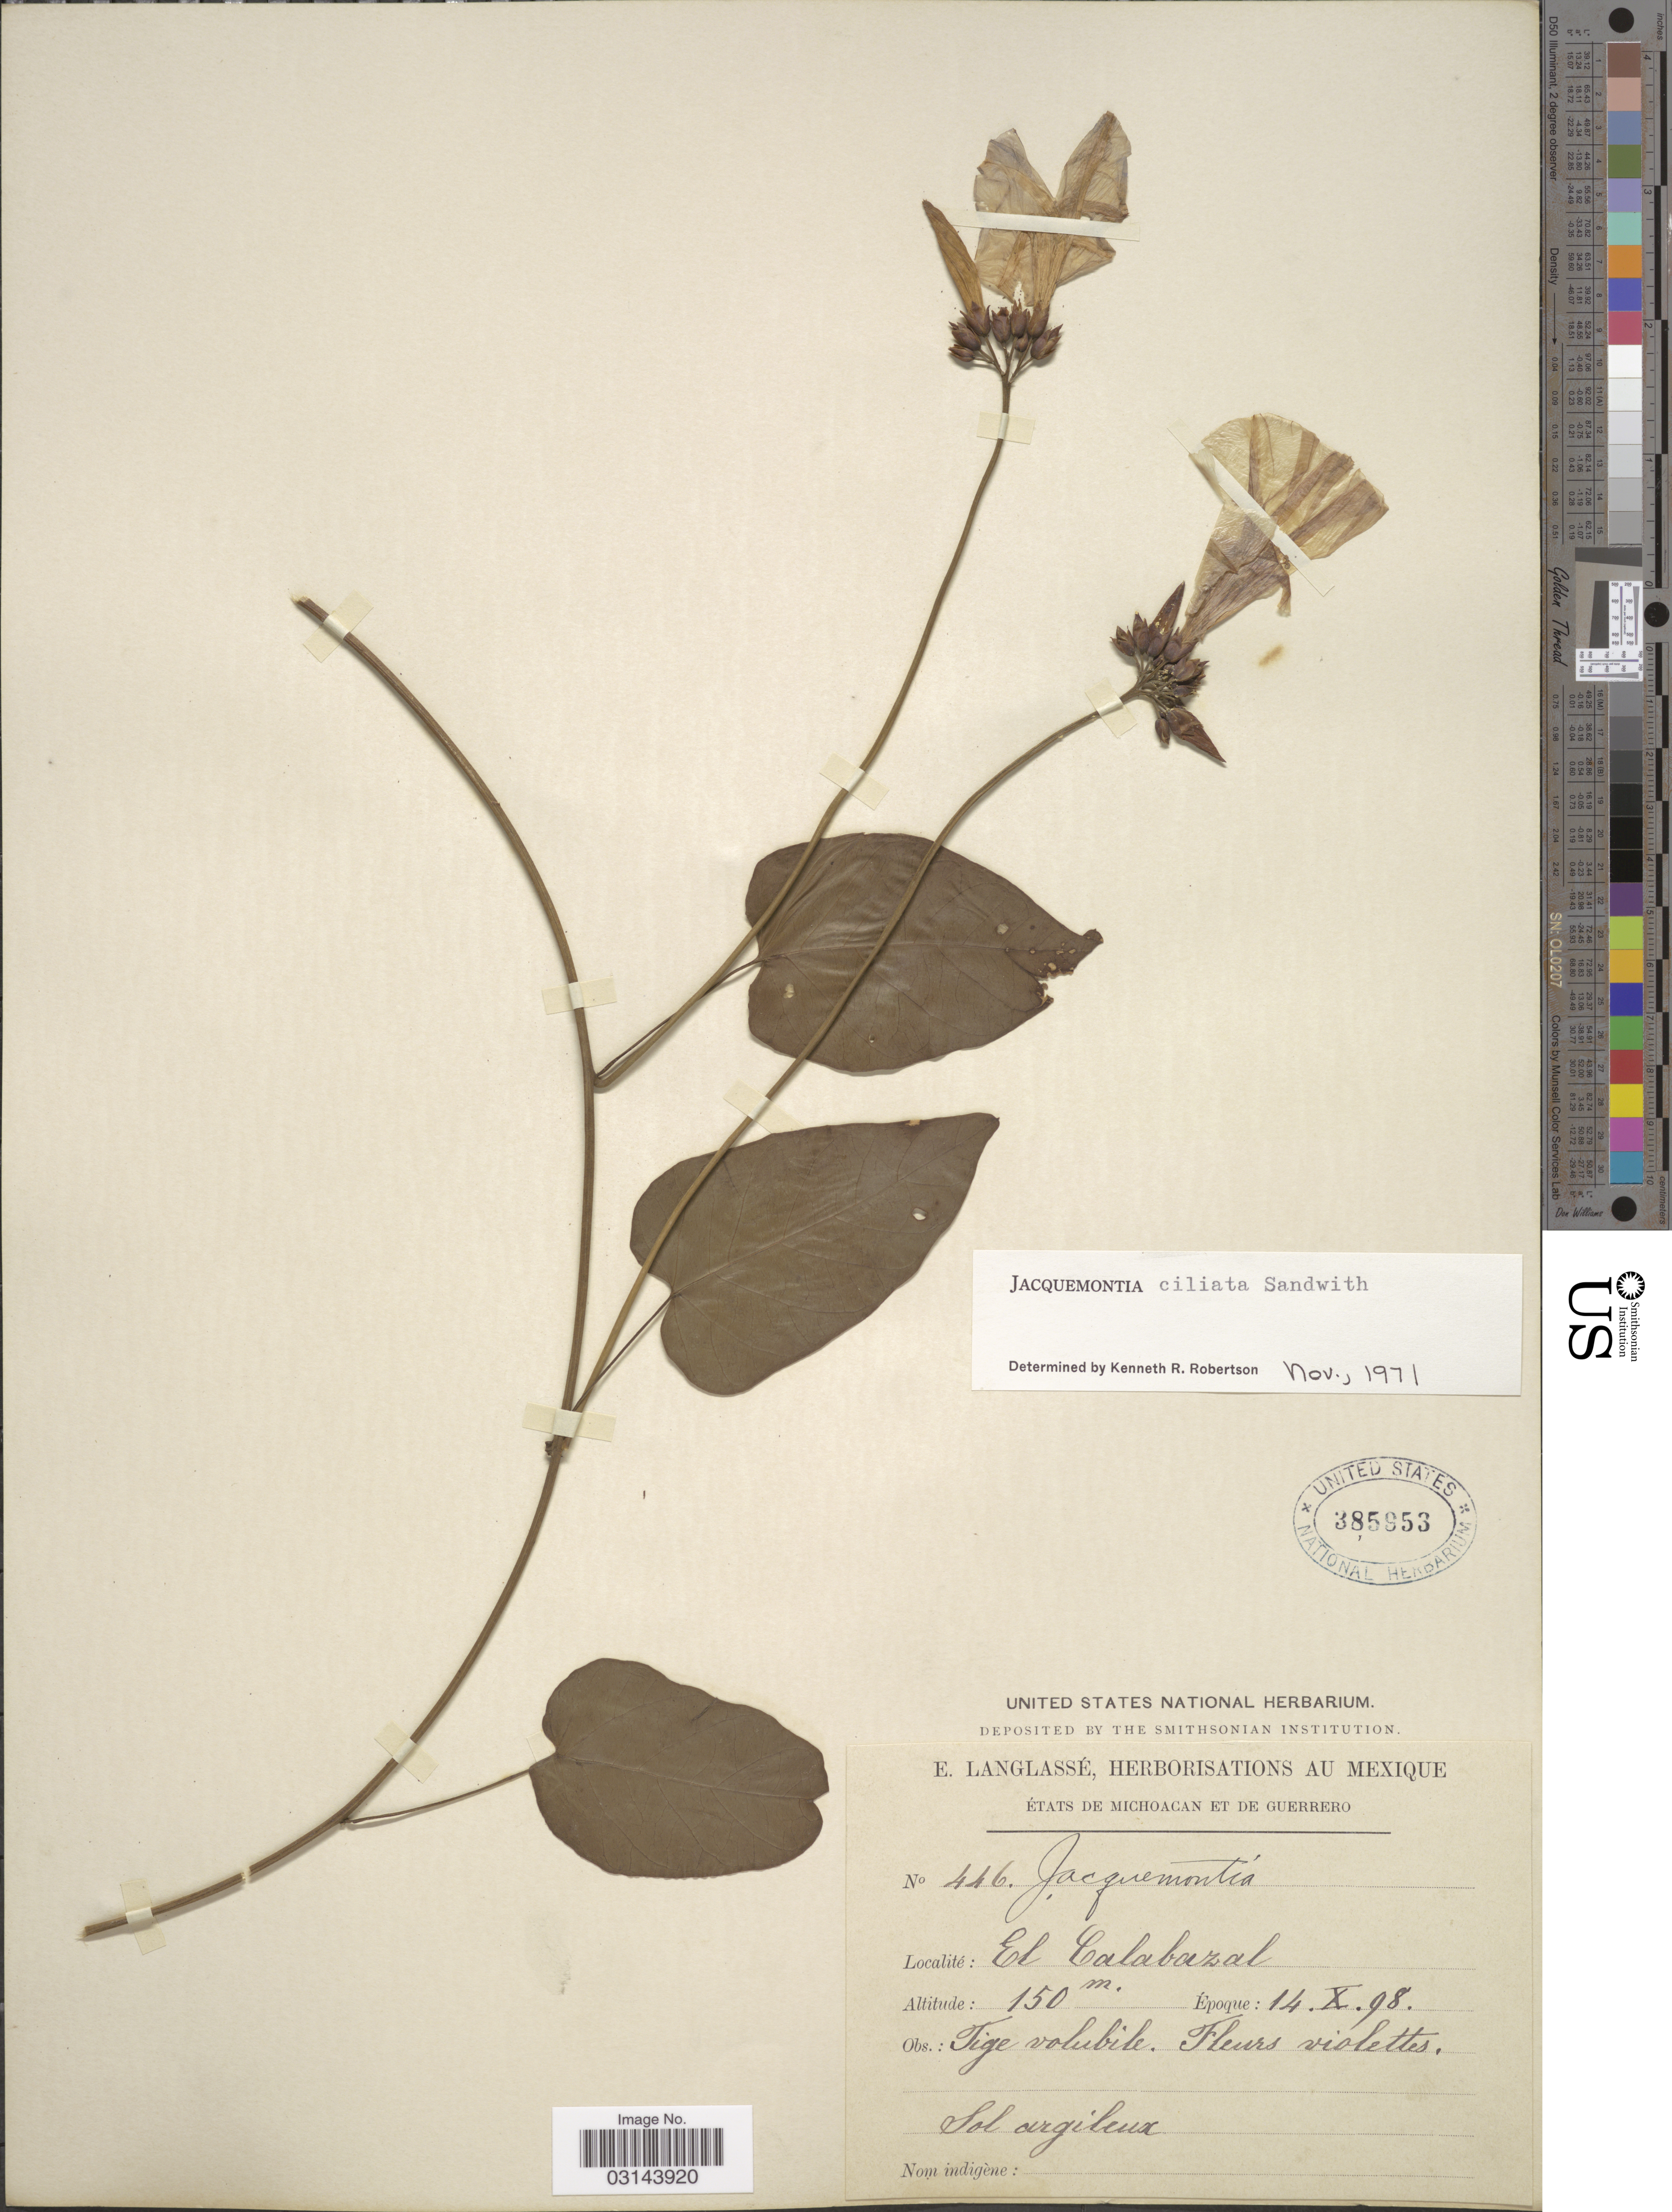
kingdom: Plantae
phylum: Tracheophyta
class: Magnoliopsida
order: Solanales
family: Convolvulaceae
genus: Jacquemontia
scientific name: Jacquemontia ciliata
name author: Sandwith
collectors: E. Langlassé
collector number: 446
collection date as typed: Transcribed d/m/y: 14/10/98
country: Mexico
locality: États de Michoacan et de Guerrero. El Calabazal.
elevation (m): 150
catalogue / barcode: US 385953